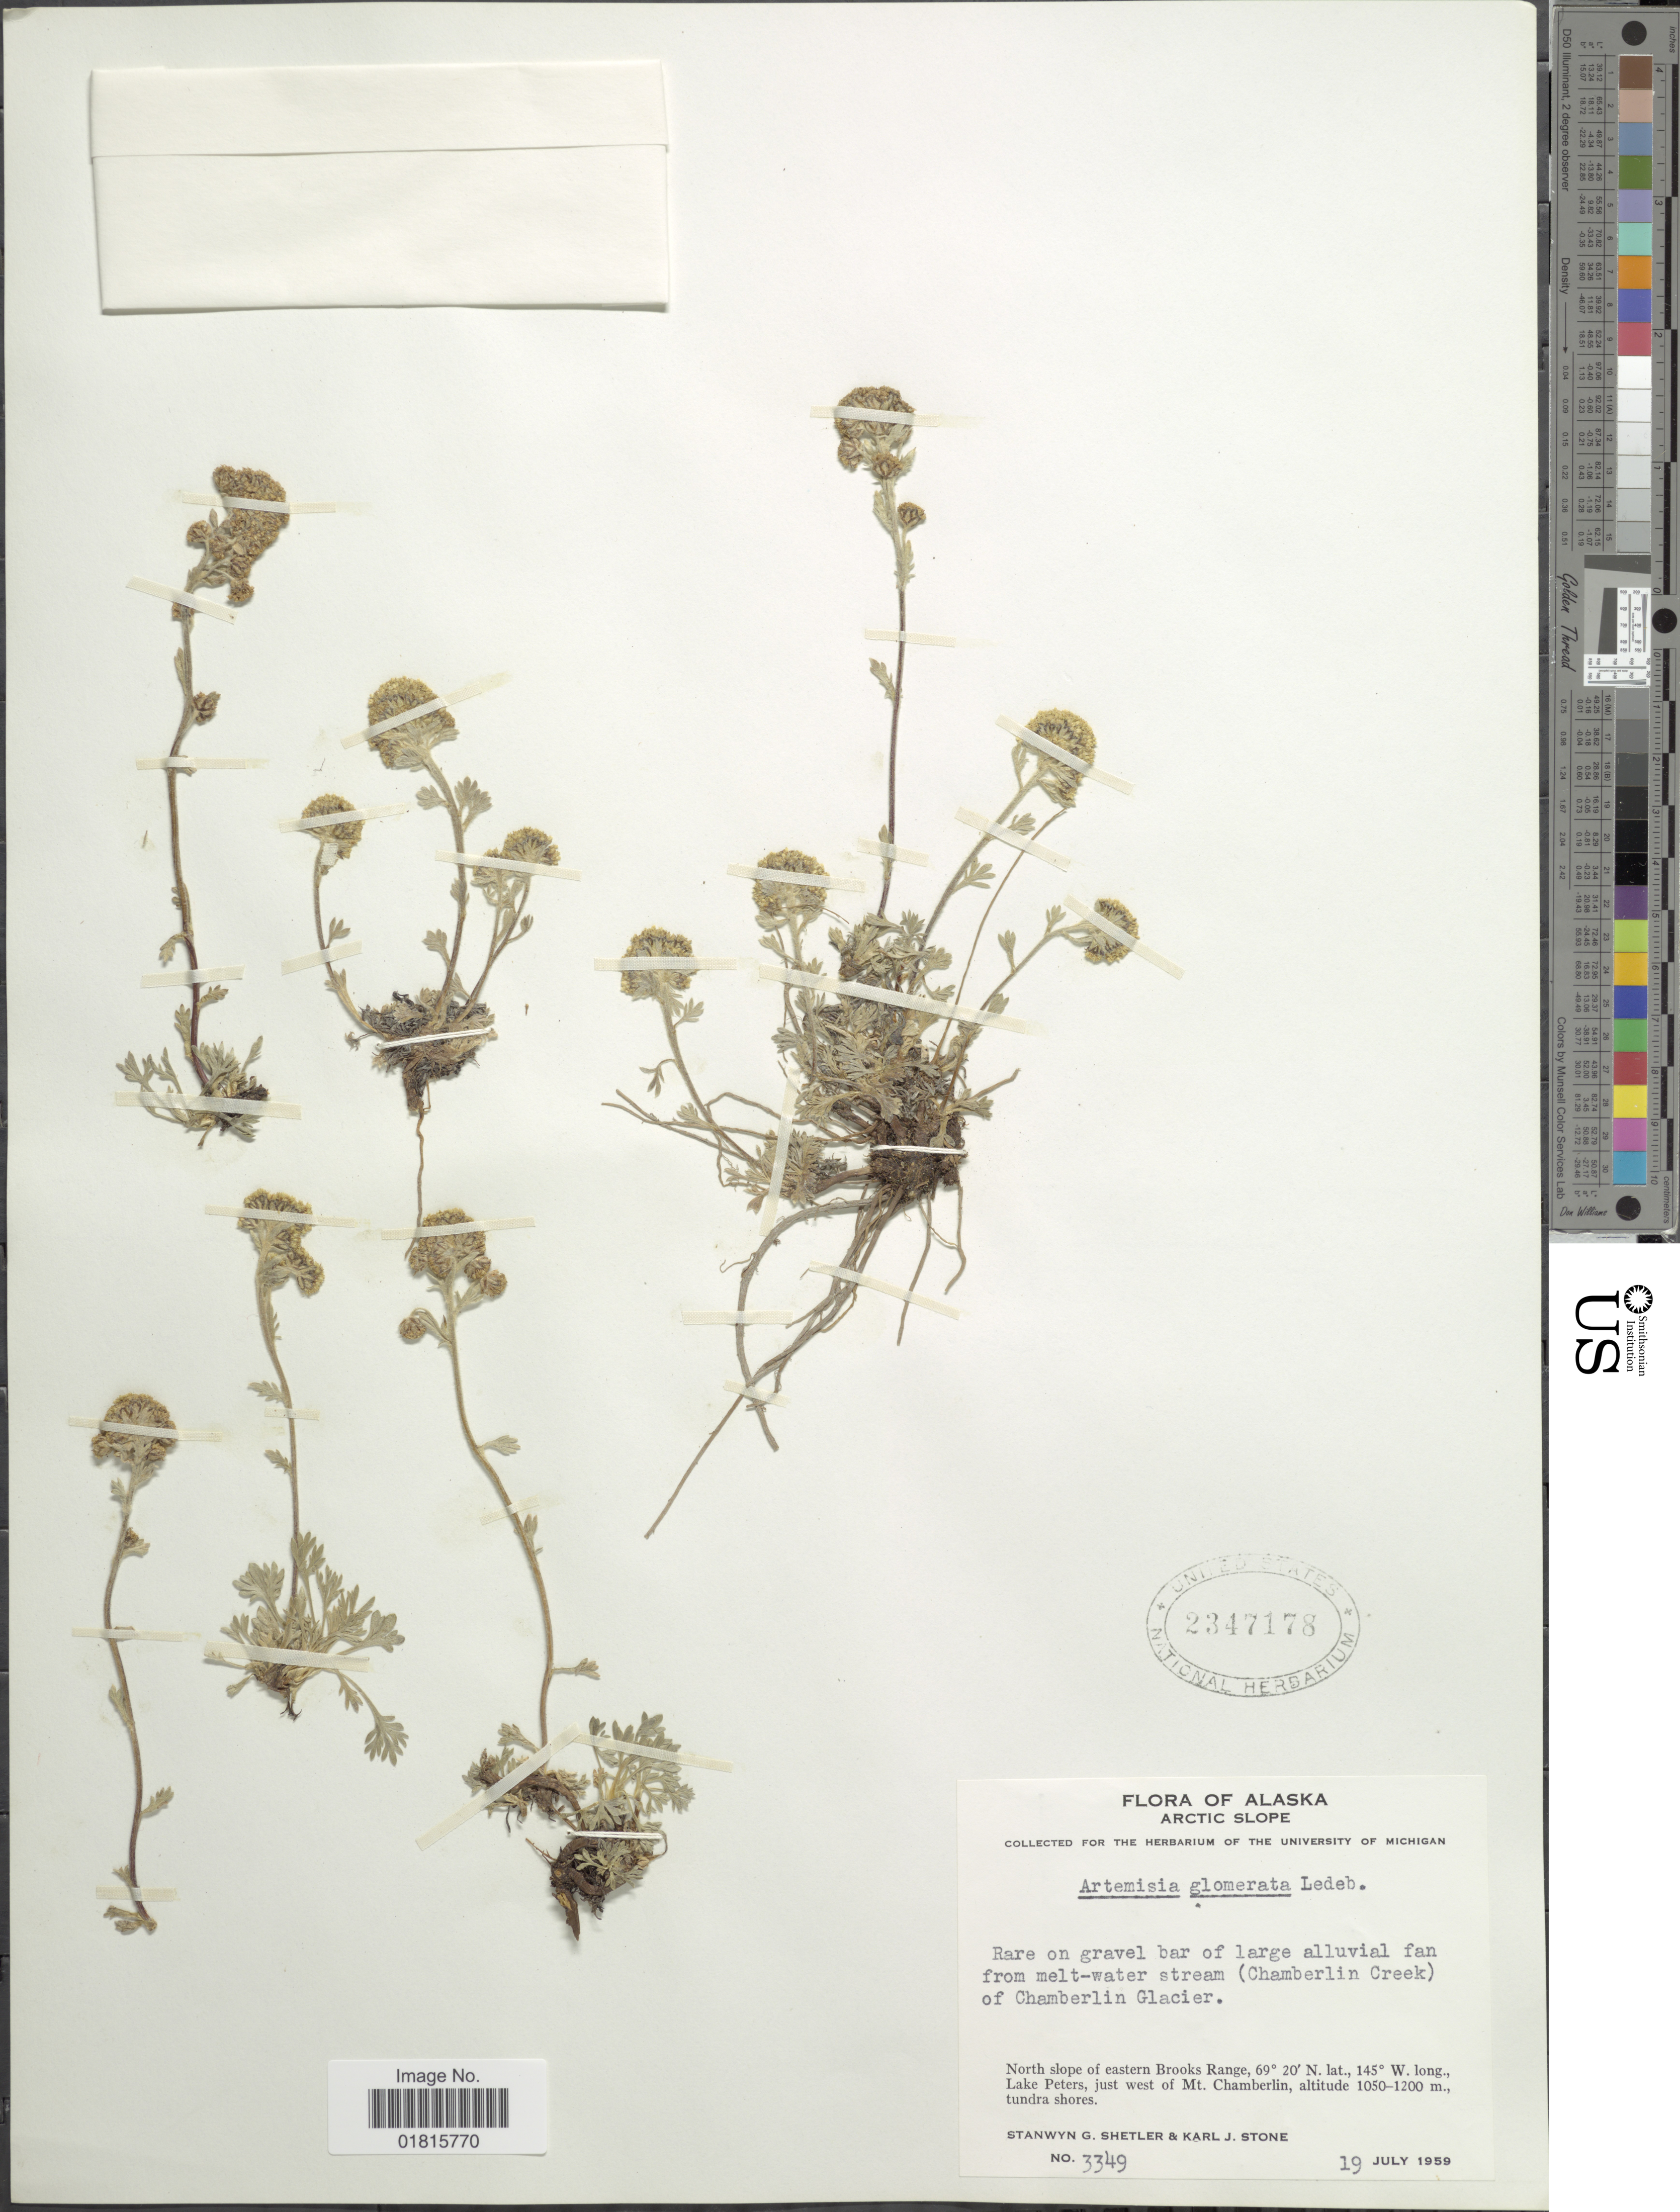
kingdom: Plantae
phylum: Tracheophyta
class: Magnoliopsida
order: Asterales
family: Asteraceae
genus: Artemisia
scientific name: Artemisia glomerata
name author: Ledeb.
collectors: S. Shetler & K. J. Stone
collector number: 3349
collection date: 1959-07-19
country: United States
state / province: Alaska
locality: Arctic slope, Rare on gravel bar of large alluvial fan from melt-water stream (Chamberlin Creek) of Chamberlin Glacier, North slope of eastern Brooks Range, Lake Peters, just west of Mt. Chamberlin, tundra shores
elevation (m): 1050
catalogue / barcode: US 2347178